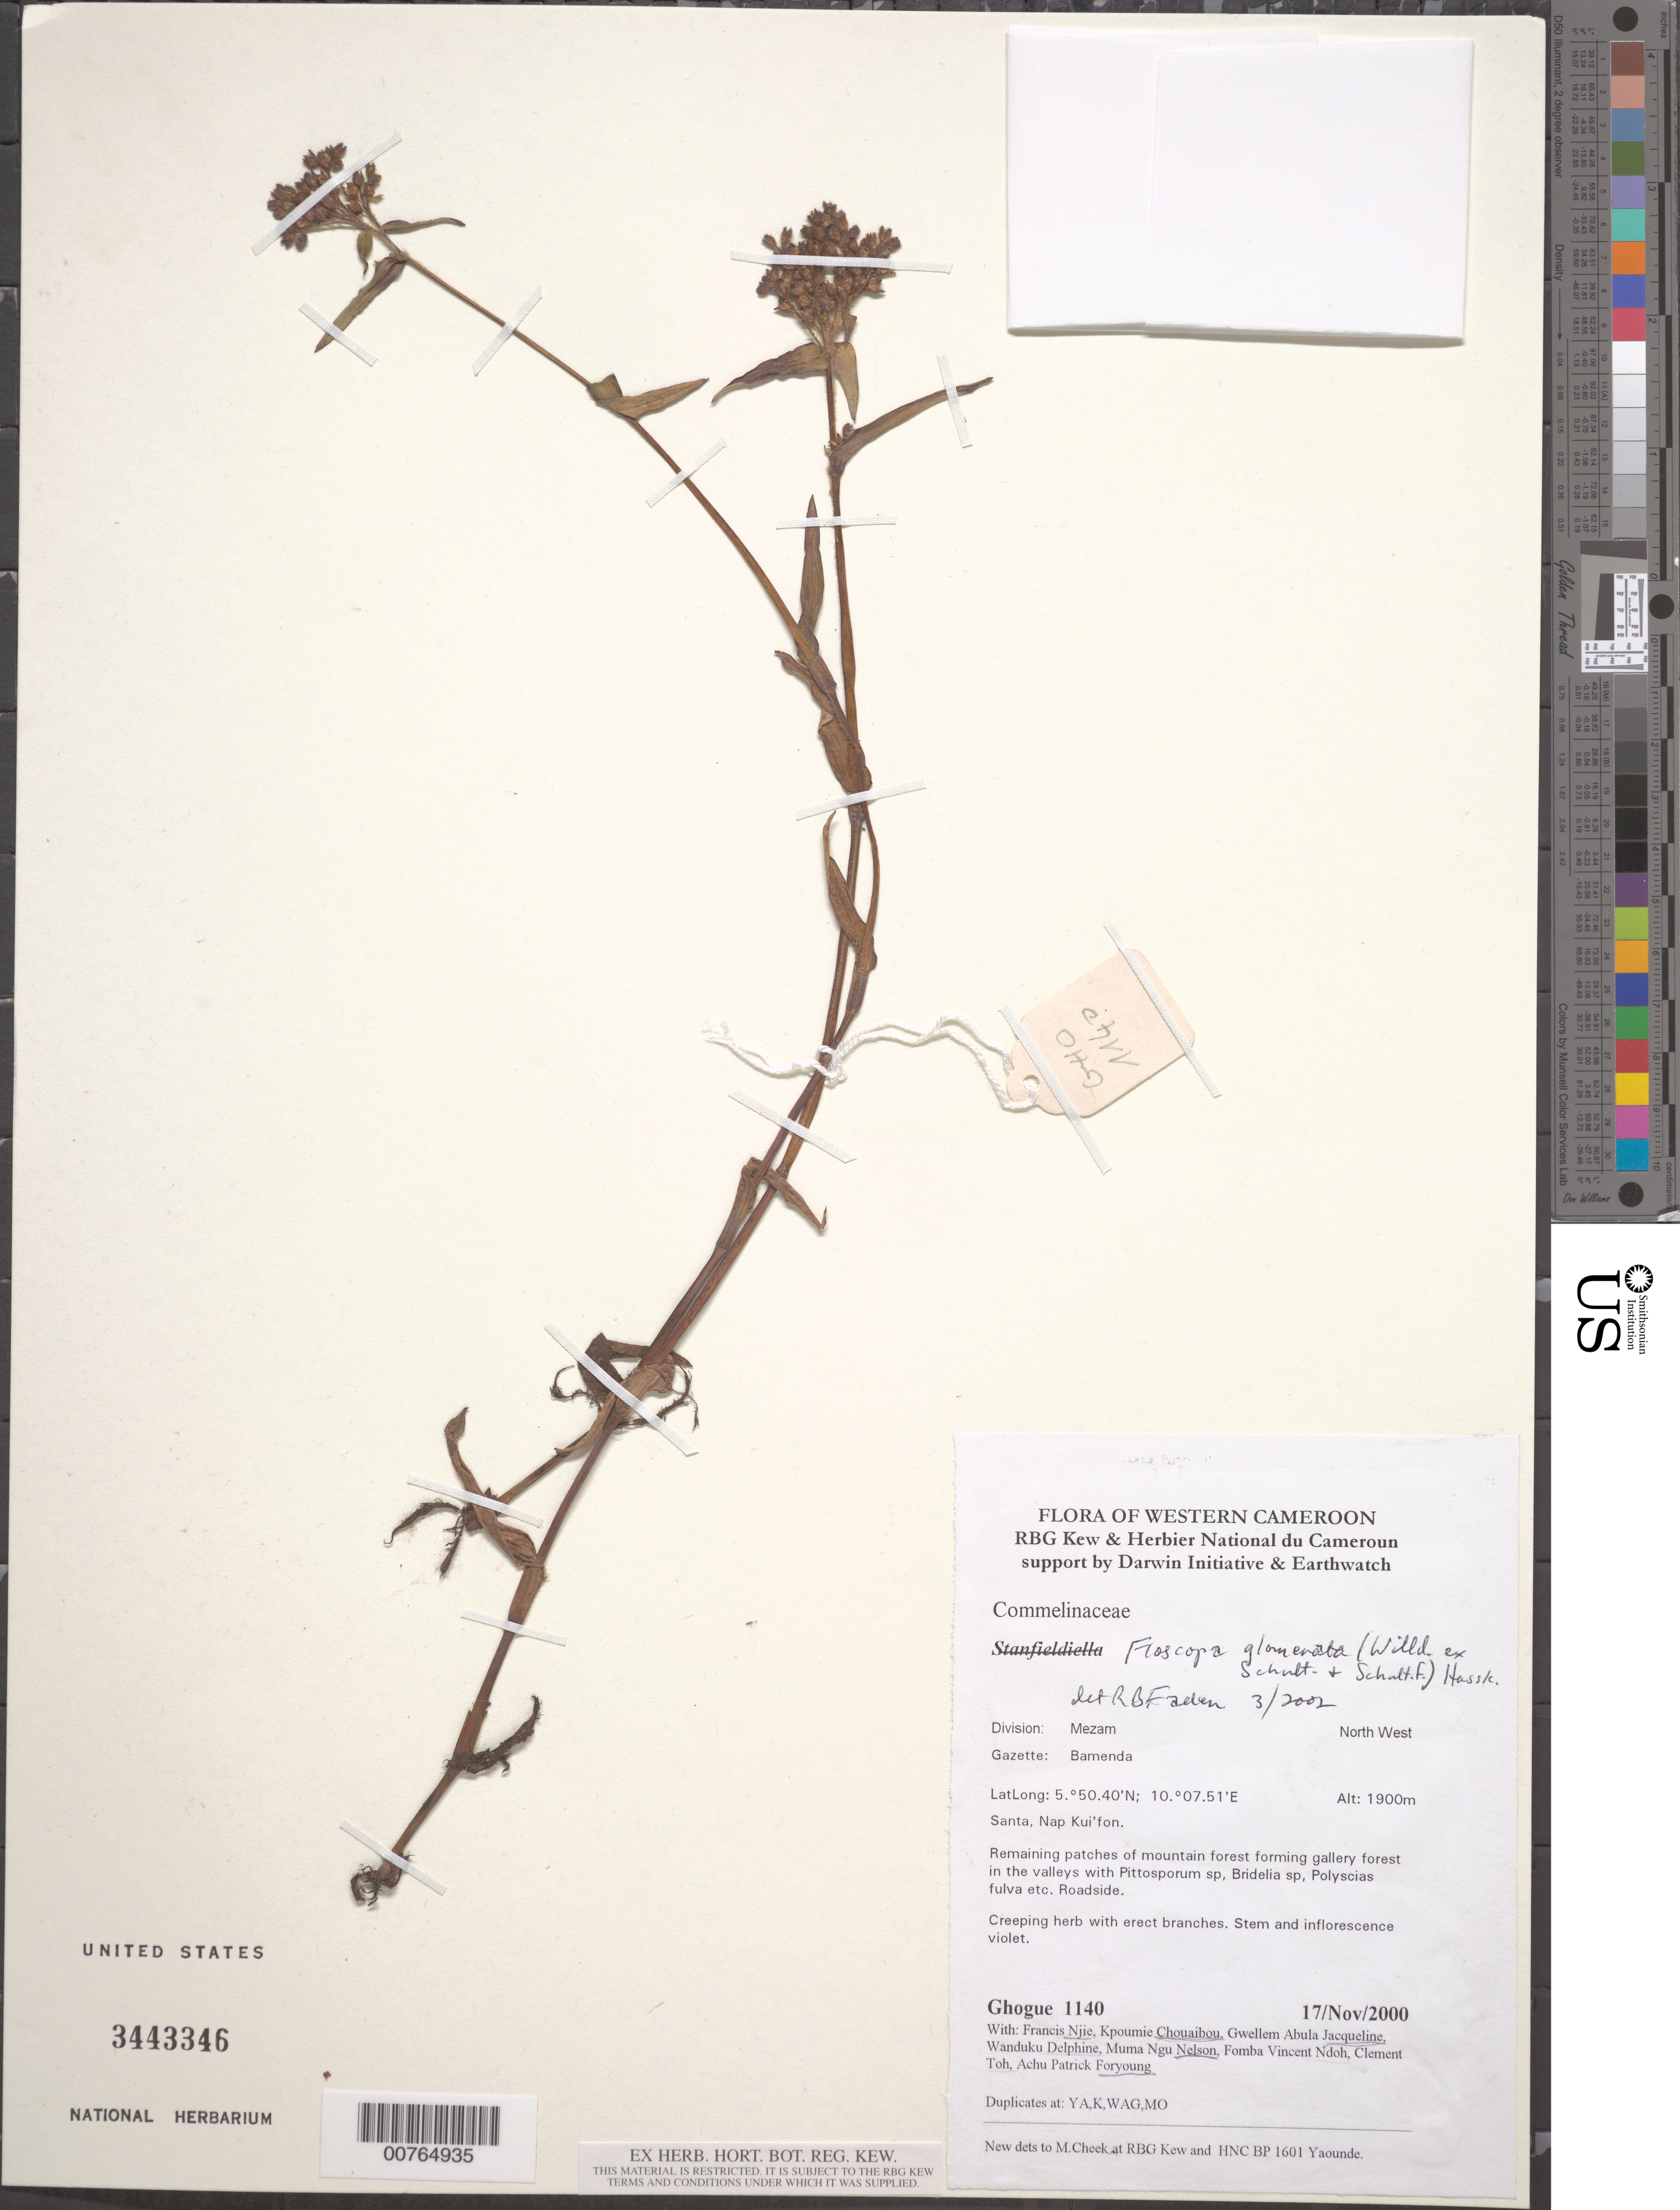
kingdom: Plantae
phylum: Tracheophyta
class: Liliopsida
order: Commelinales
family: Commelinaceae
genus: Floscopa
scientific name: Floscopa glomerata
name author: (Willd. ex Schult. & Schult. f.) Hassk.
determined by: Faden, Robert B., (US), Smithsonian Institution - National Museum of Natural History (UNITED STATES)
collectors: -- Ghogue, W. Delphine, F. V. Ndoh, C. Toh, F. Njie, K. Chouaibou, G. Jacqueline, M. N. Nelson & A. Foryoung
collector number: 1140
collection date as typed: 17 Nov 2000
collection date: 2000-11-17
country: Cameroon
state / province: Nord-ouest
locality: Mezam, Bamenda, Santa, Nap Kui'fon.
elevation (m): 1900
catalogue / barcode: US 3443346